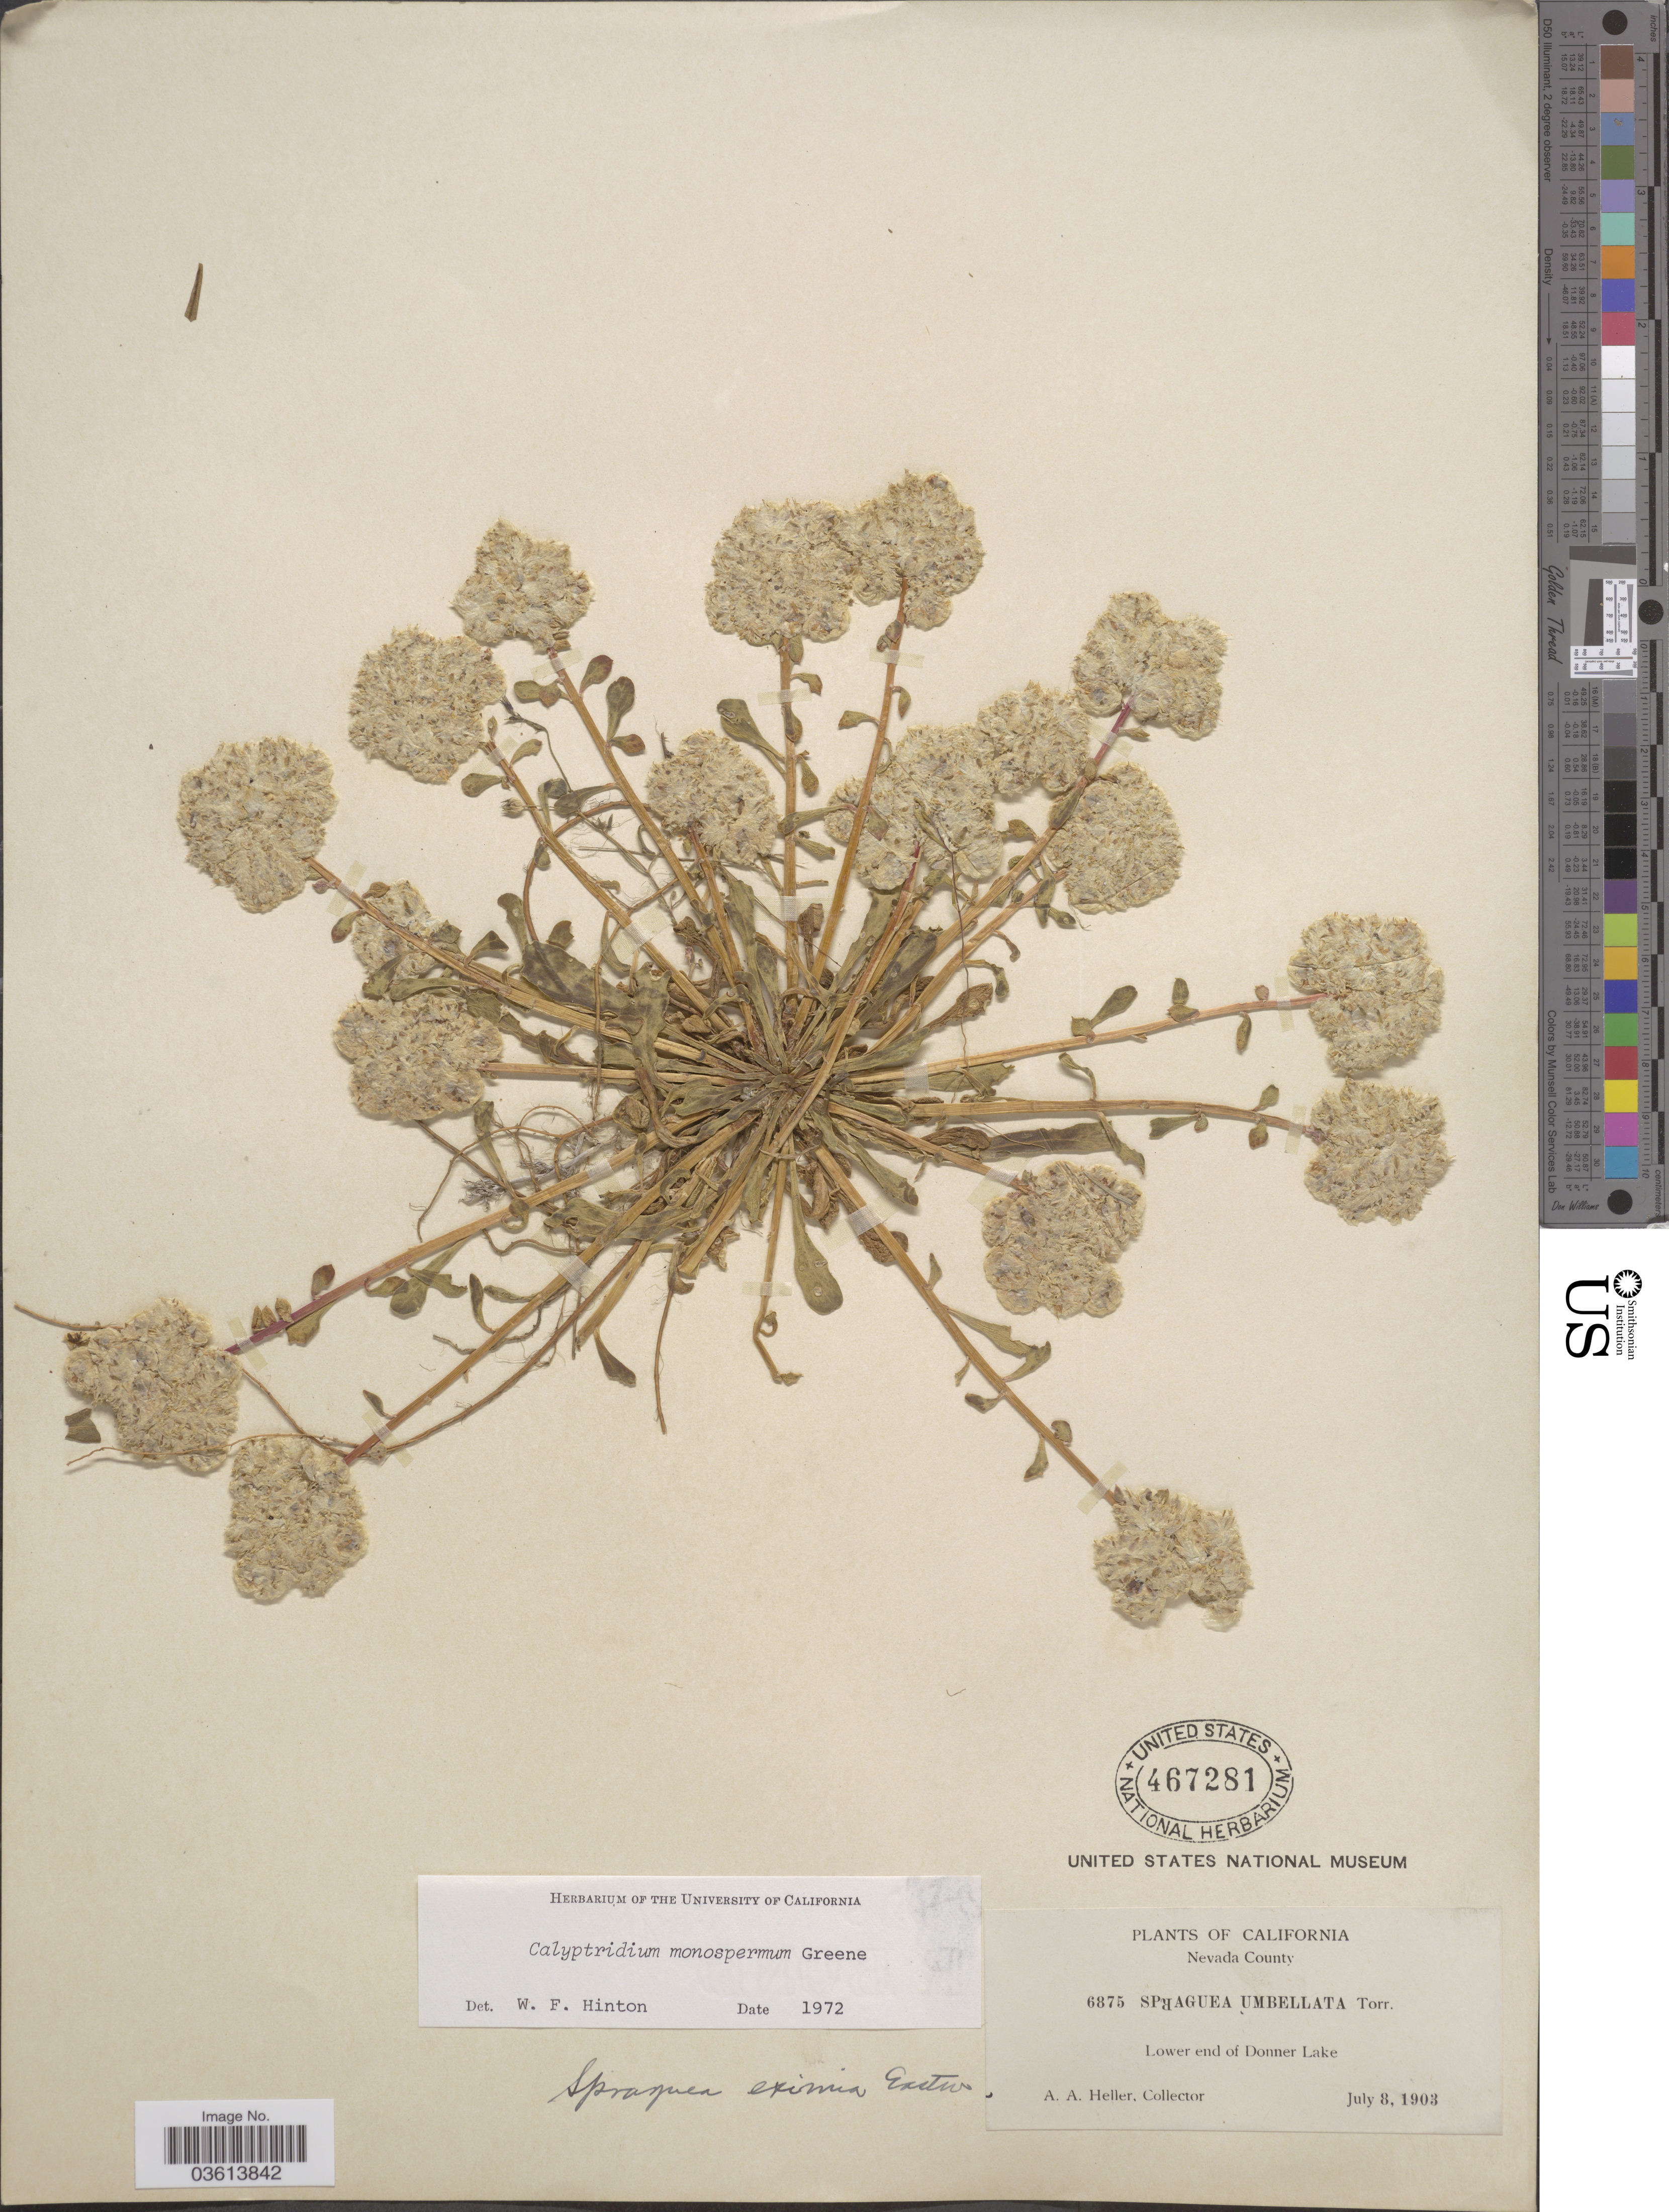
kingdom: Plantae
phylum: Tracheophyta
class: Magnoliopsida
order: Caryophyllales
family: Montiaceae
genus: Calyptridium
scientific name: Calyptridium monospermum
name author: Greene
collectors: A. A. Heller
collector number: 6875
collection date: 1903-07-08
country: United States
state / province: California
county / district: Nevada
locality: Nevada County. Lower end of Donner Lake.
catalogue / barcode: US 467281